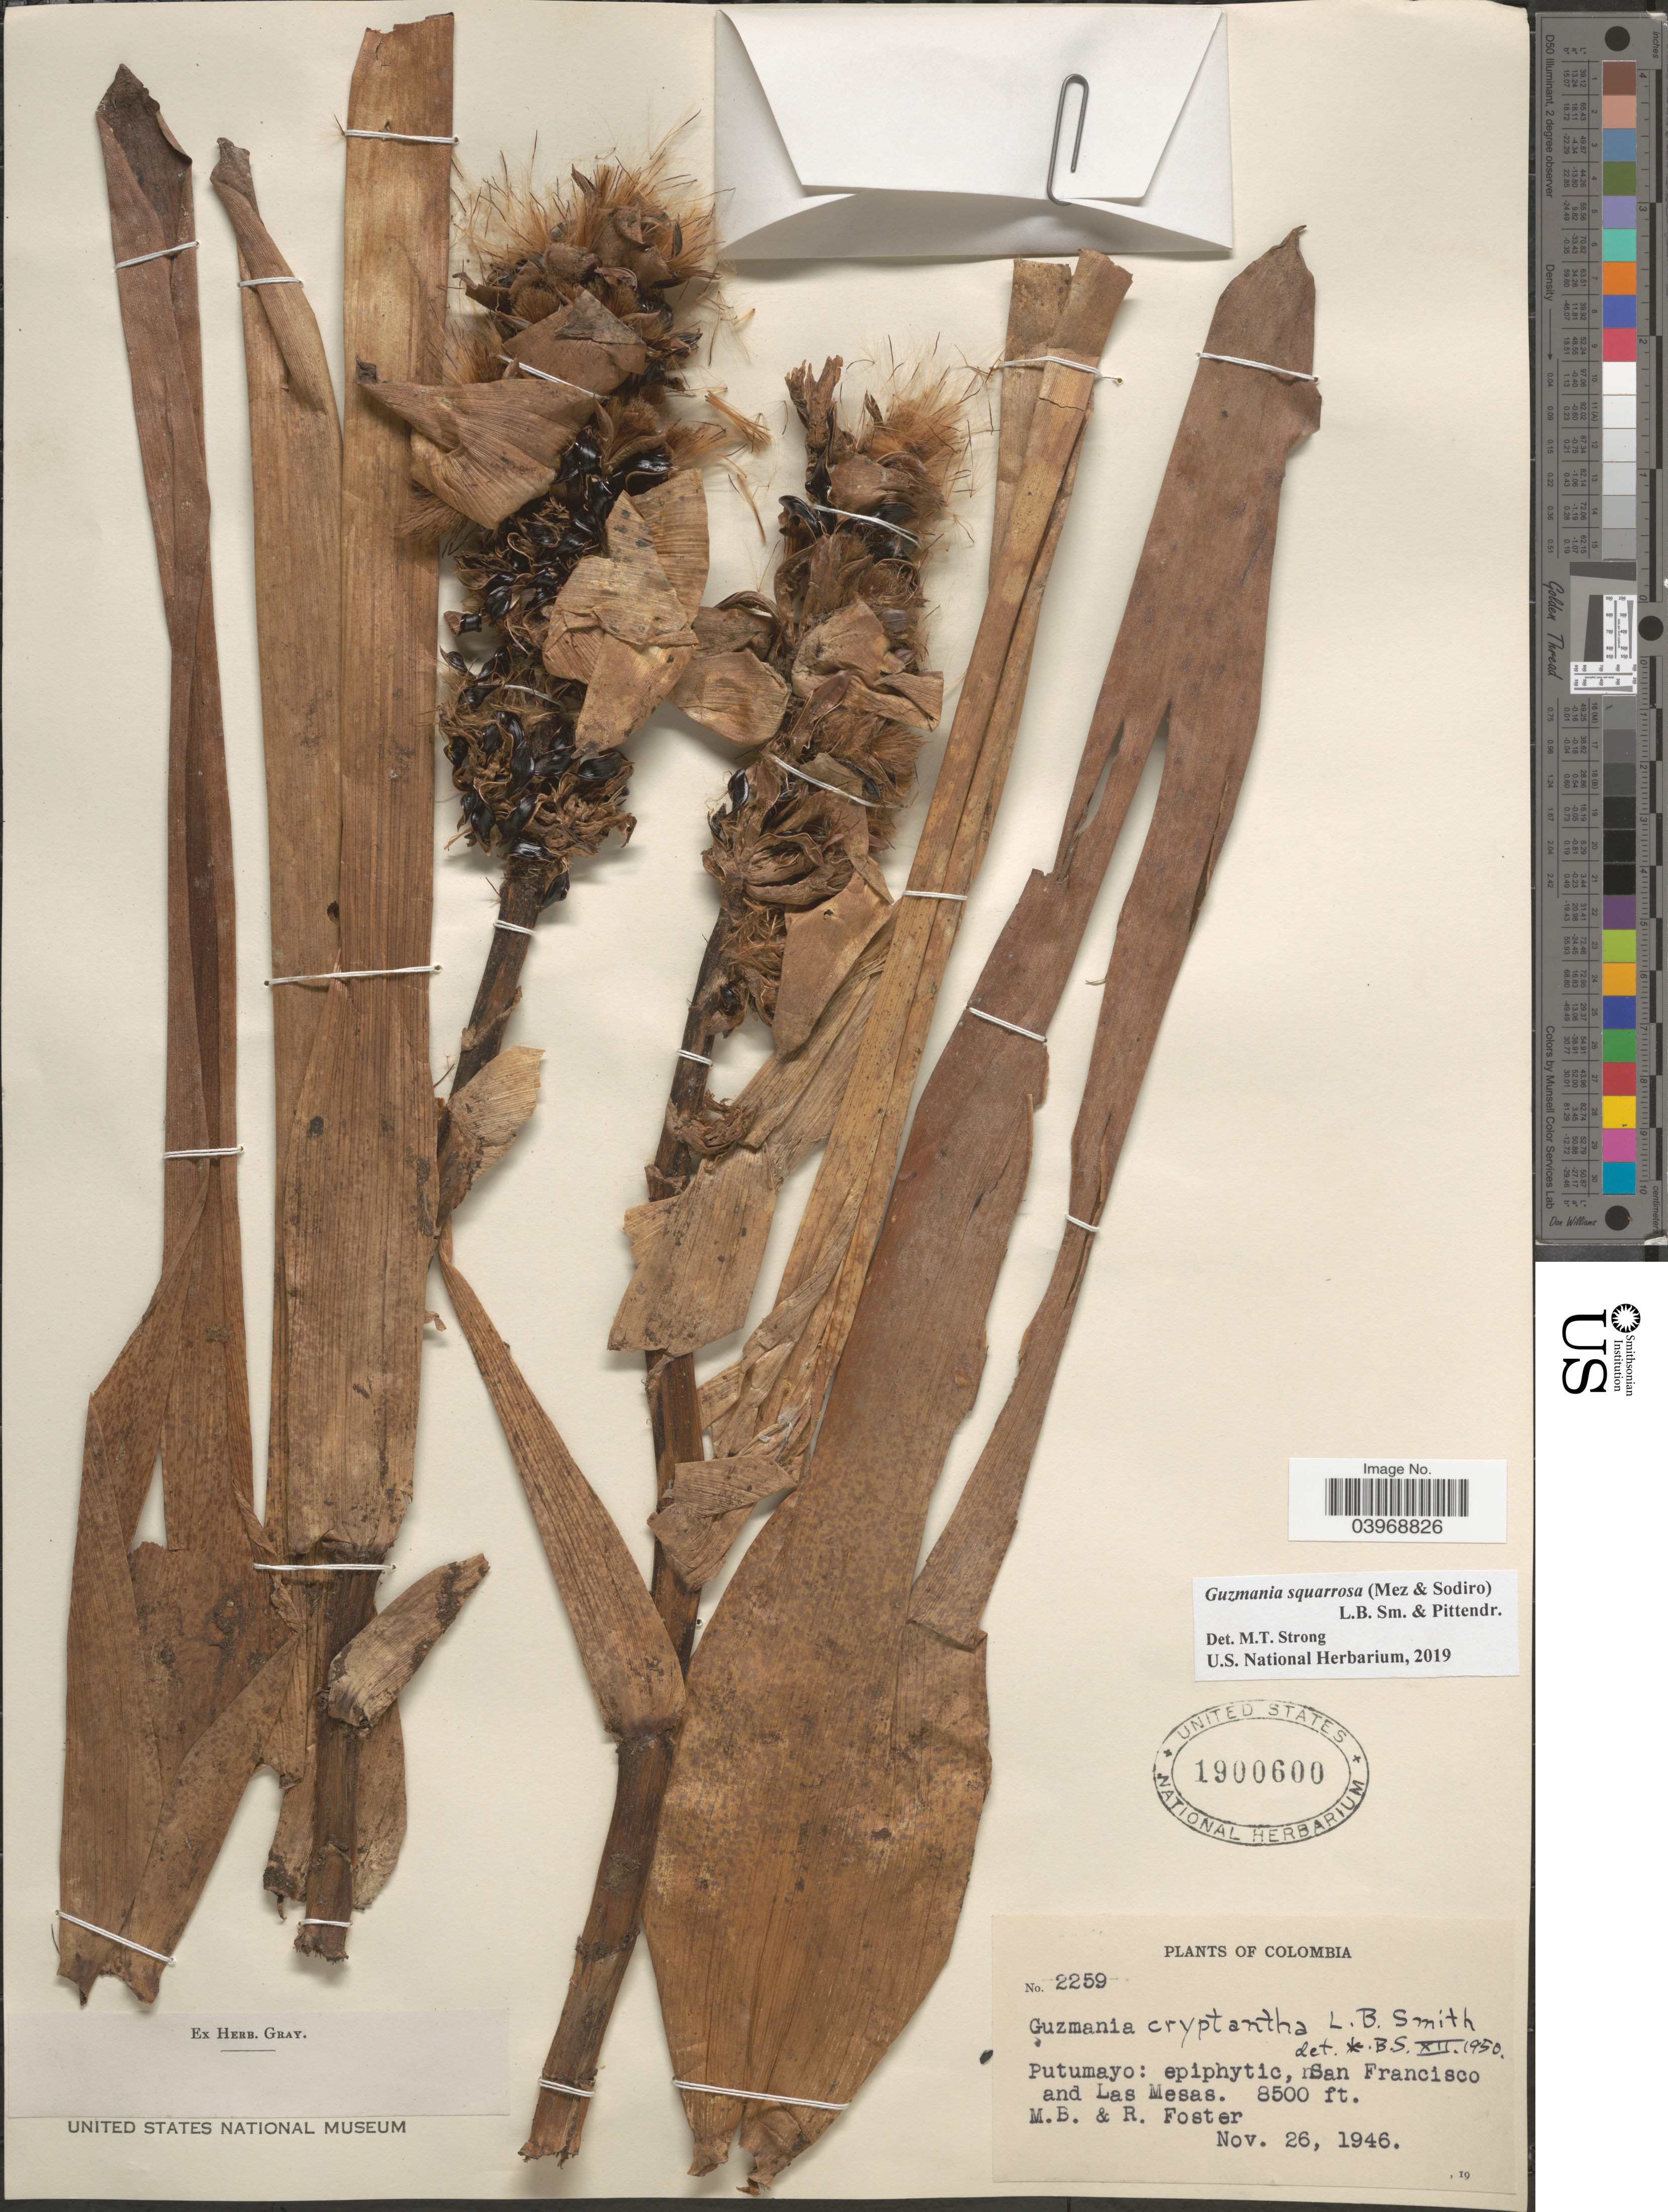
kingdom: Plantae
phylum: Tracheophyta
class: Liliopsida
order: Poales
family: Bromeliaceae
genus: Guzmania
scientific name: Guzmania squarrosa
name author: (Mez & Sodiro) L.B. Sm. & Pittendr.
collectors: M. B. Foster & R. Foster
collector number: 2259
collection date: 1946-11-26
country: Colombia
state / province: Putumayo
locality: San Francisco and Las Mesas.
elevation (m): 2591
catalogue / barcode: US 1900600